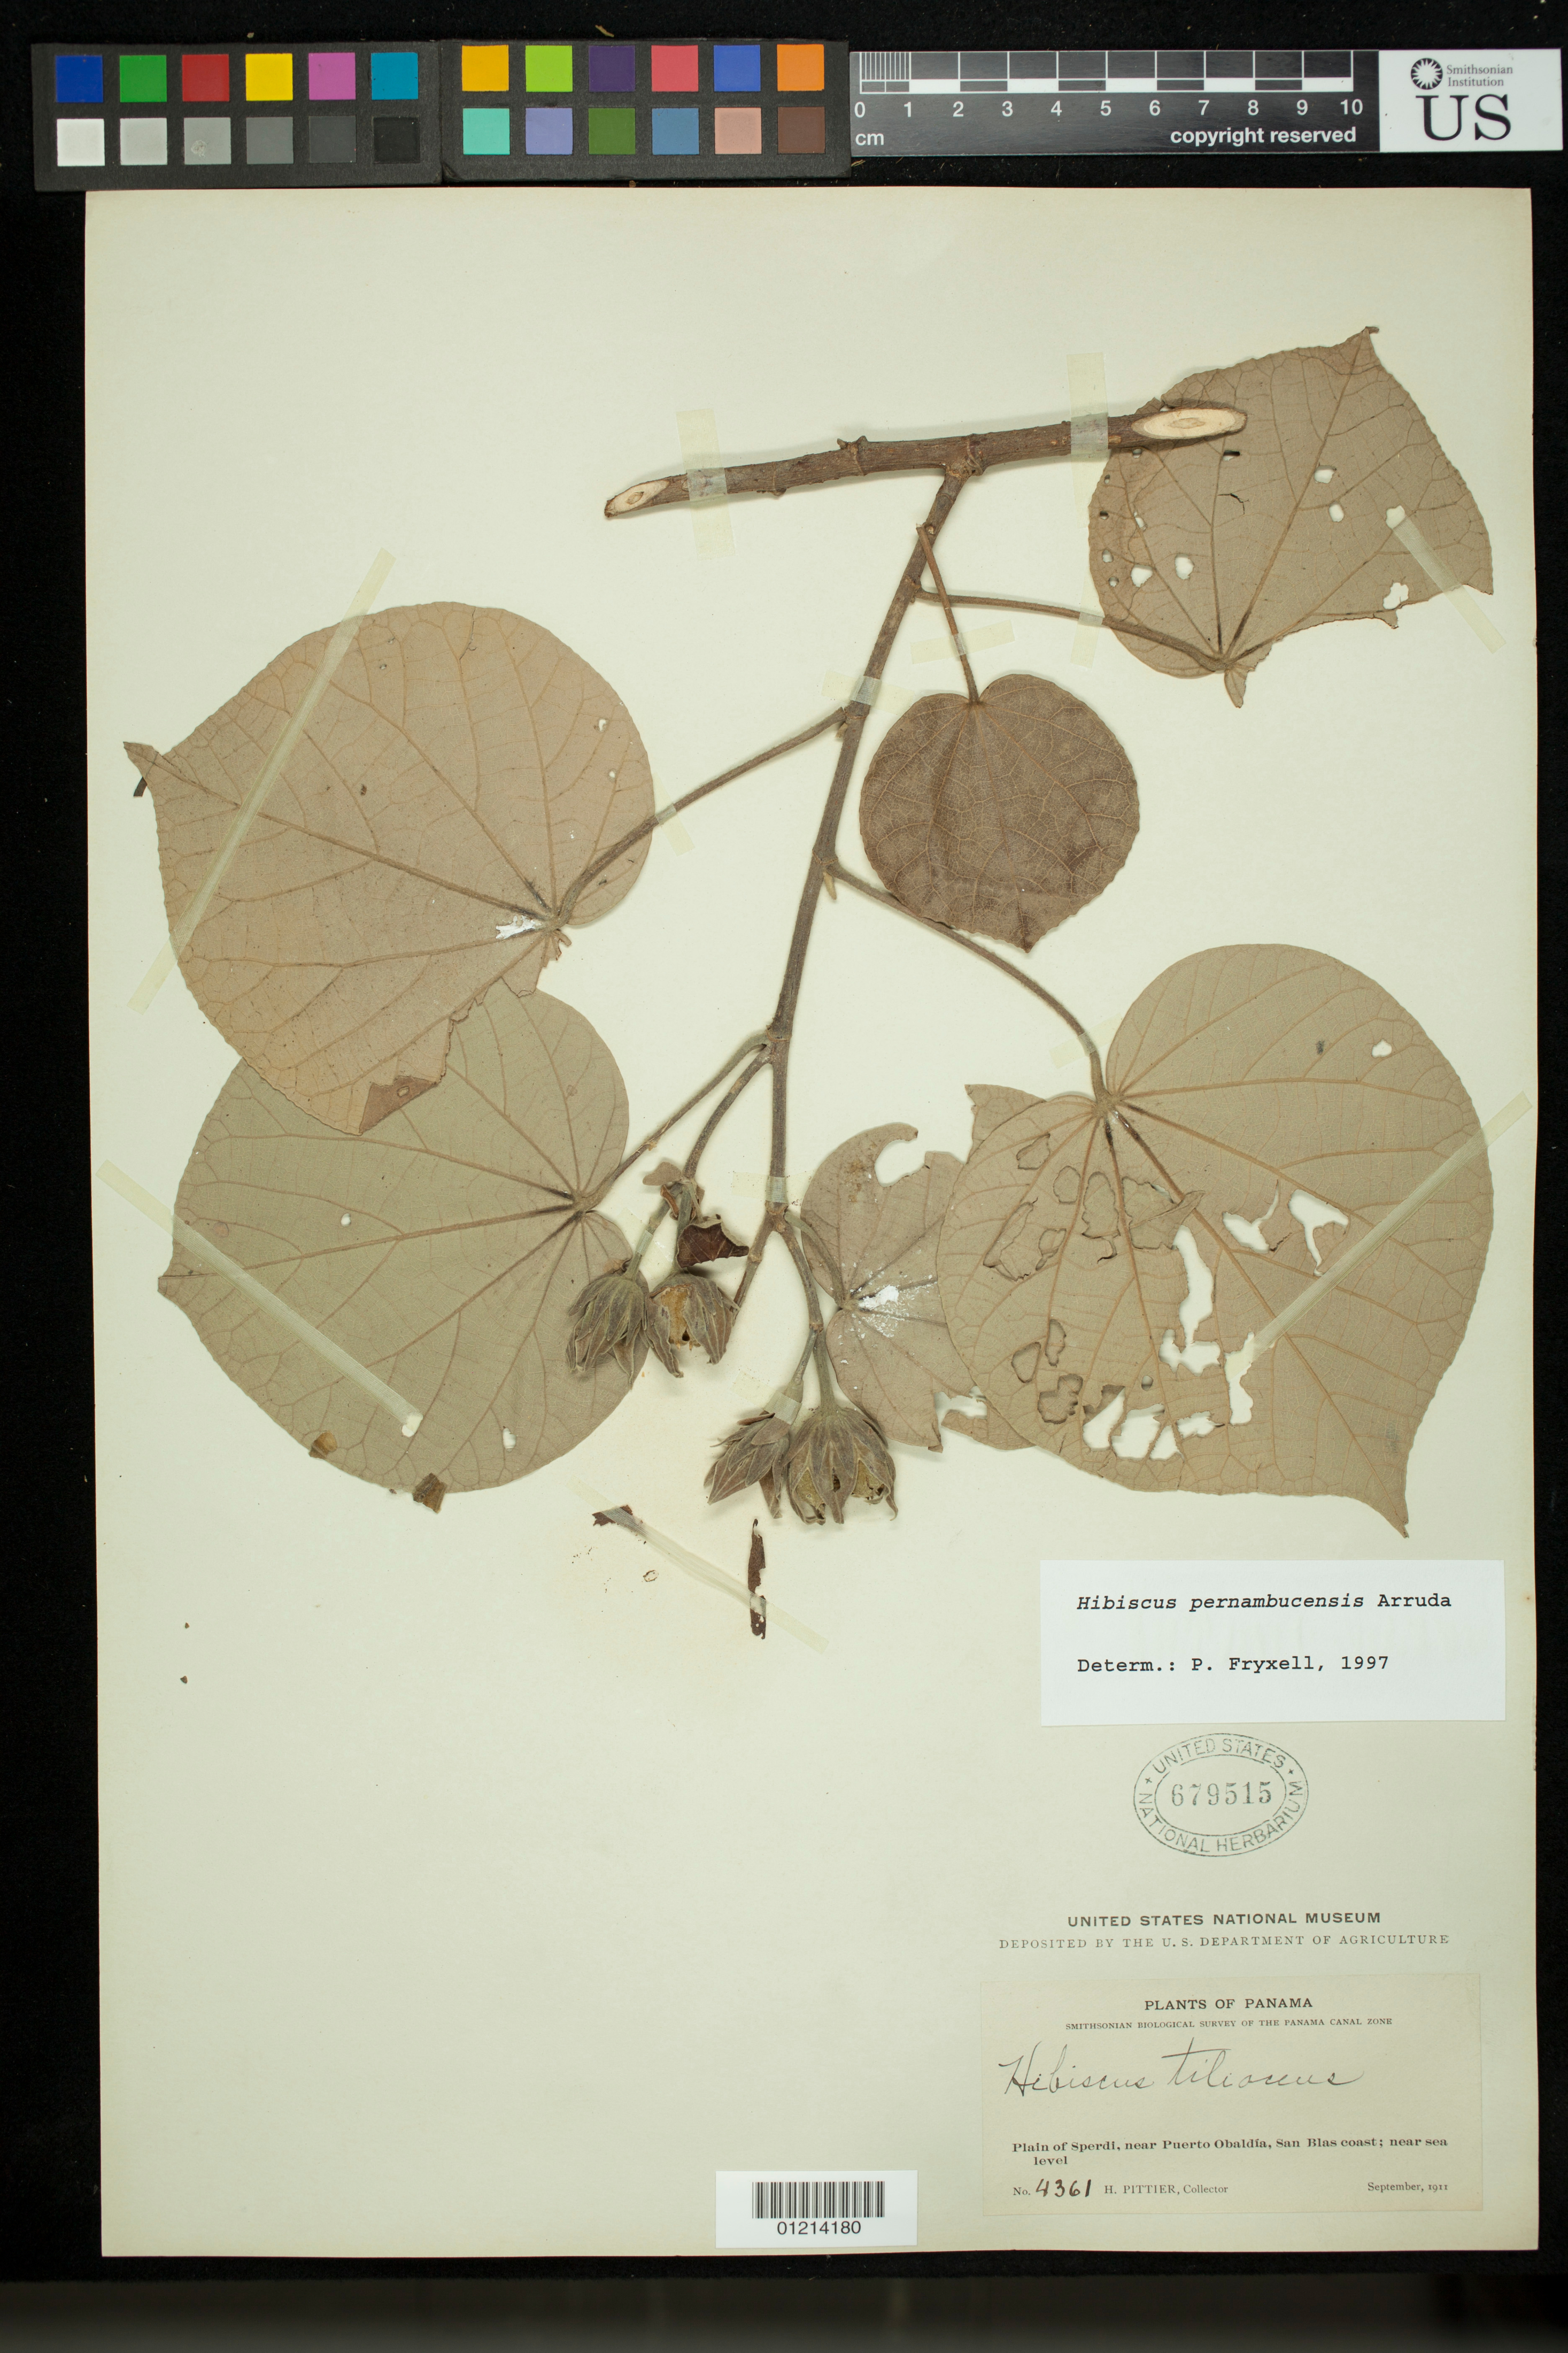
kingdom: Plantae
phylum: Tracheophyta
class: Magnoliopsida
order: Malvales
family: Malvaceae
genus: Talipariti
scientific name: Talipariti tiliaceum var. tiliaceum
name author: (L.) Fryxell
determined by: Dorr, Laurence J., Curator (BOT), Smithsonian Institution - National Museum of Natural History (UNITED STATES)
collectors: H. F. Pittier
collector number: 4361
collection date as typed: Sep 1911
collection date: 1911-09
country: Panama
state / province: Kuna Yala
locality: Plain of Sperdi, near Puerto Obaldia, San Blas coast;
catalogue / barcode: US 679515